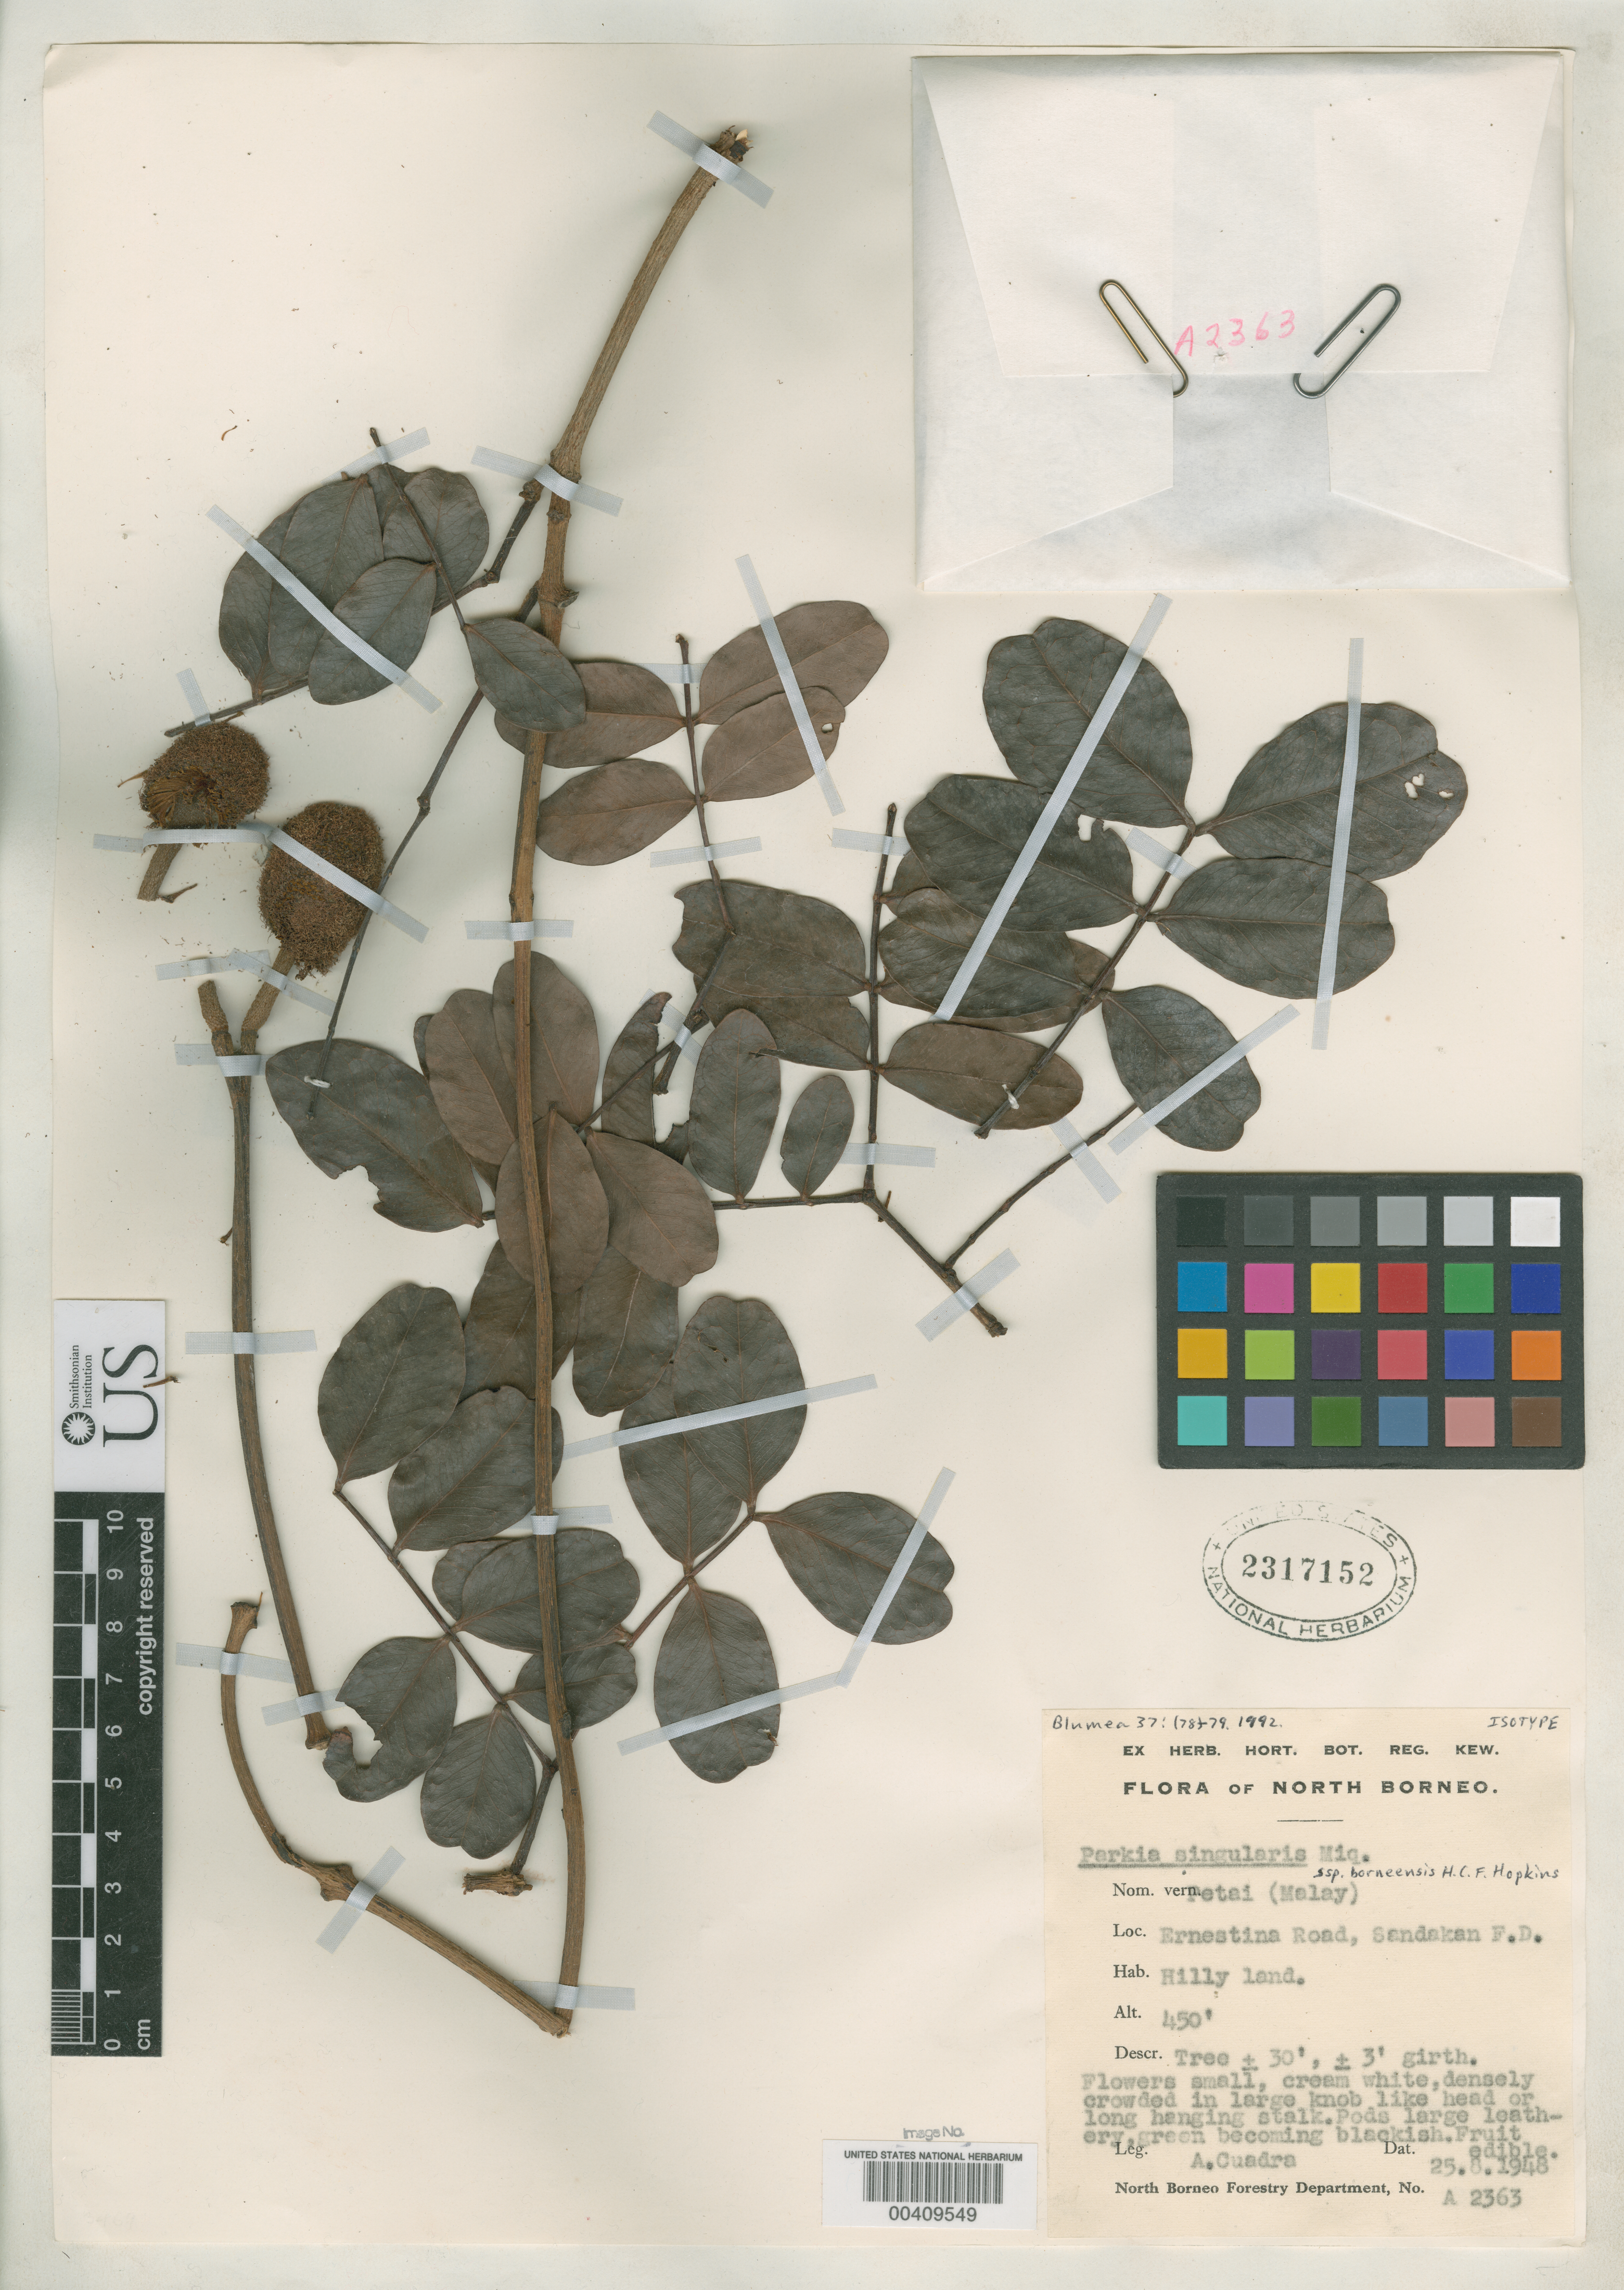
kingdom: Plantae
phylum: Tracheophyta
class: Magnoliopsida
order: Fabales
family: Fabaceae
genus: Parkia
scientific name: Parkia singularis subsp. borneensis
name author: H.C. Hopkins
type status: Isotype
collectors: A. Cuadra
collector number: A 2363 (Forestry Dept. No.)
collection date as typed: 25 Aug 1948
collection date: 1948-08-25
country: Malaysia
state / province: Sabah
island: Borneo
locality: Ernestina Road, Sandakan.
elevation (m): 137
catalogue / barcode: US 2317152